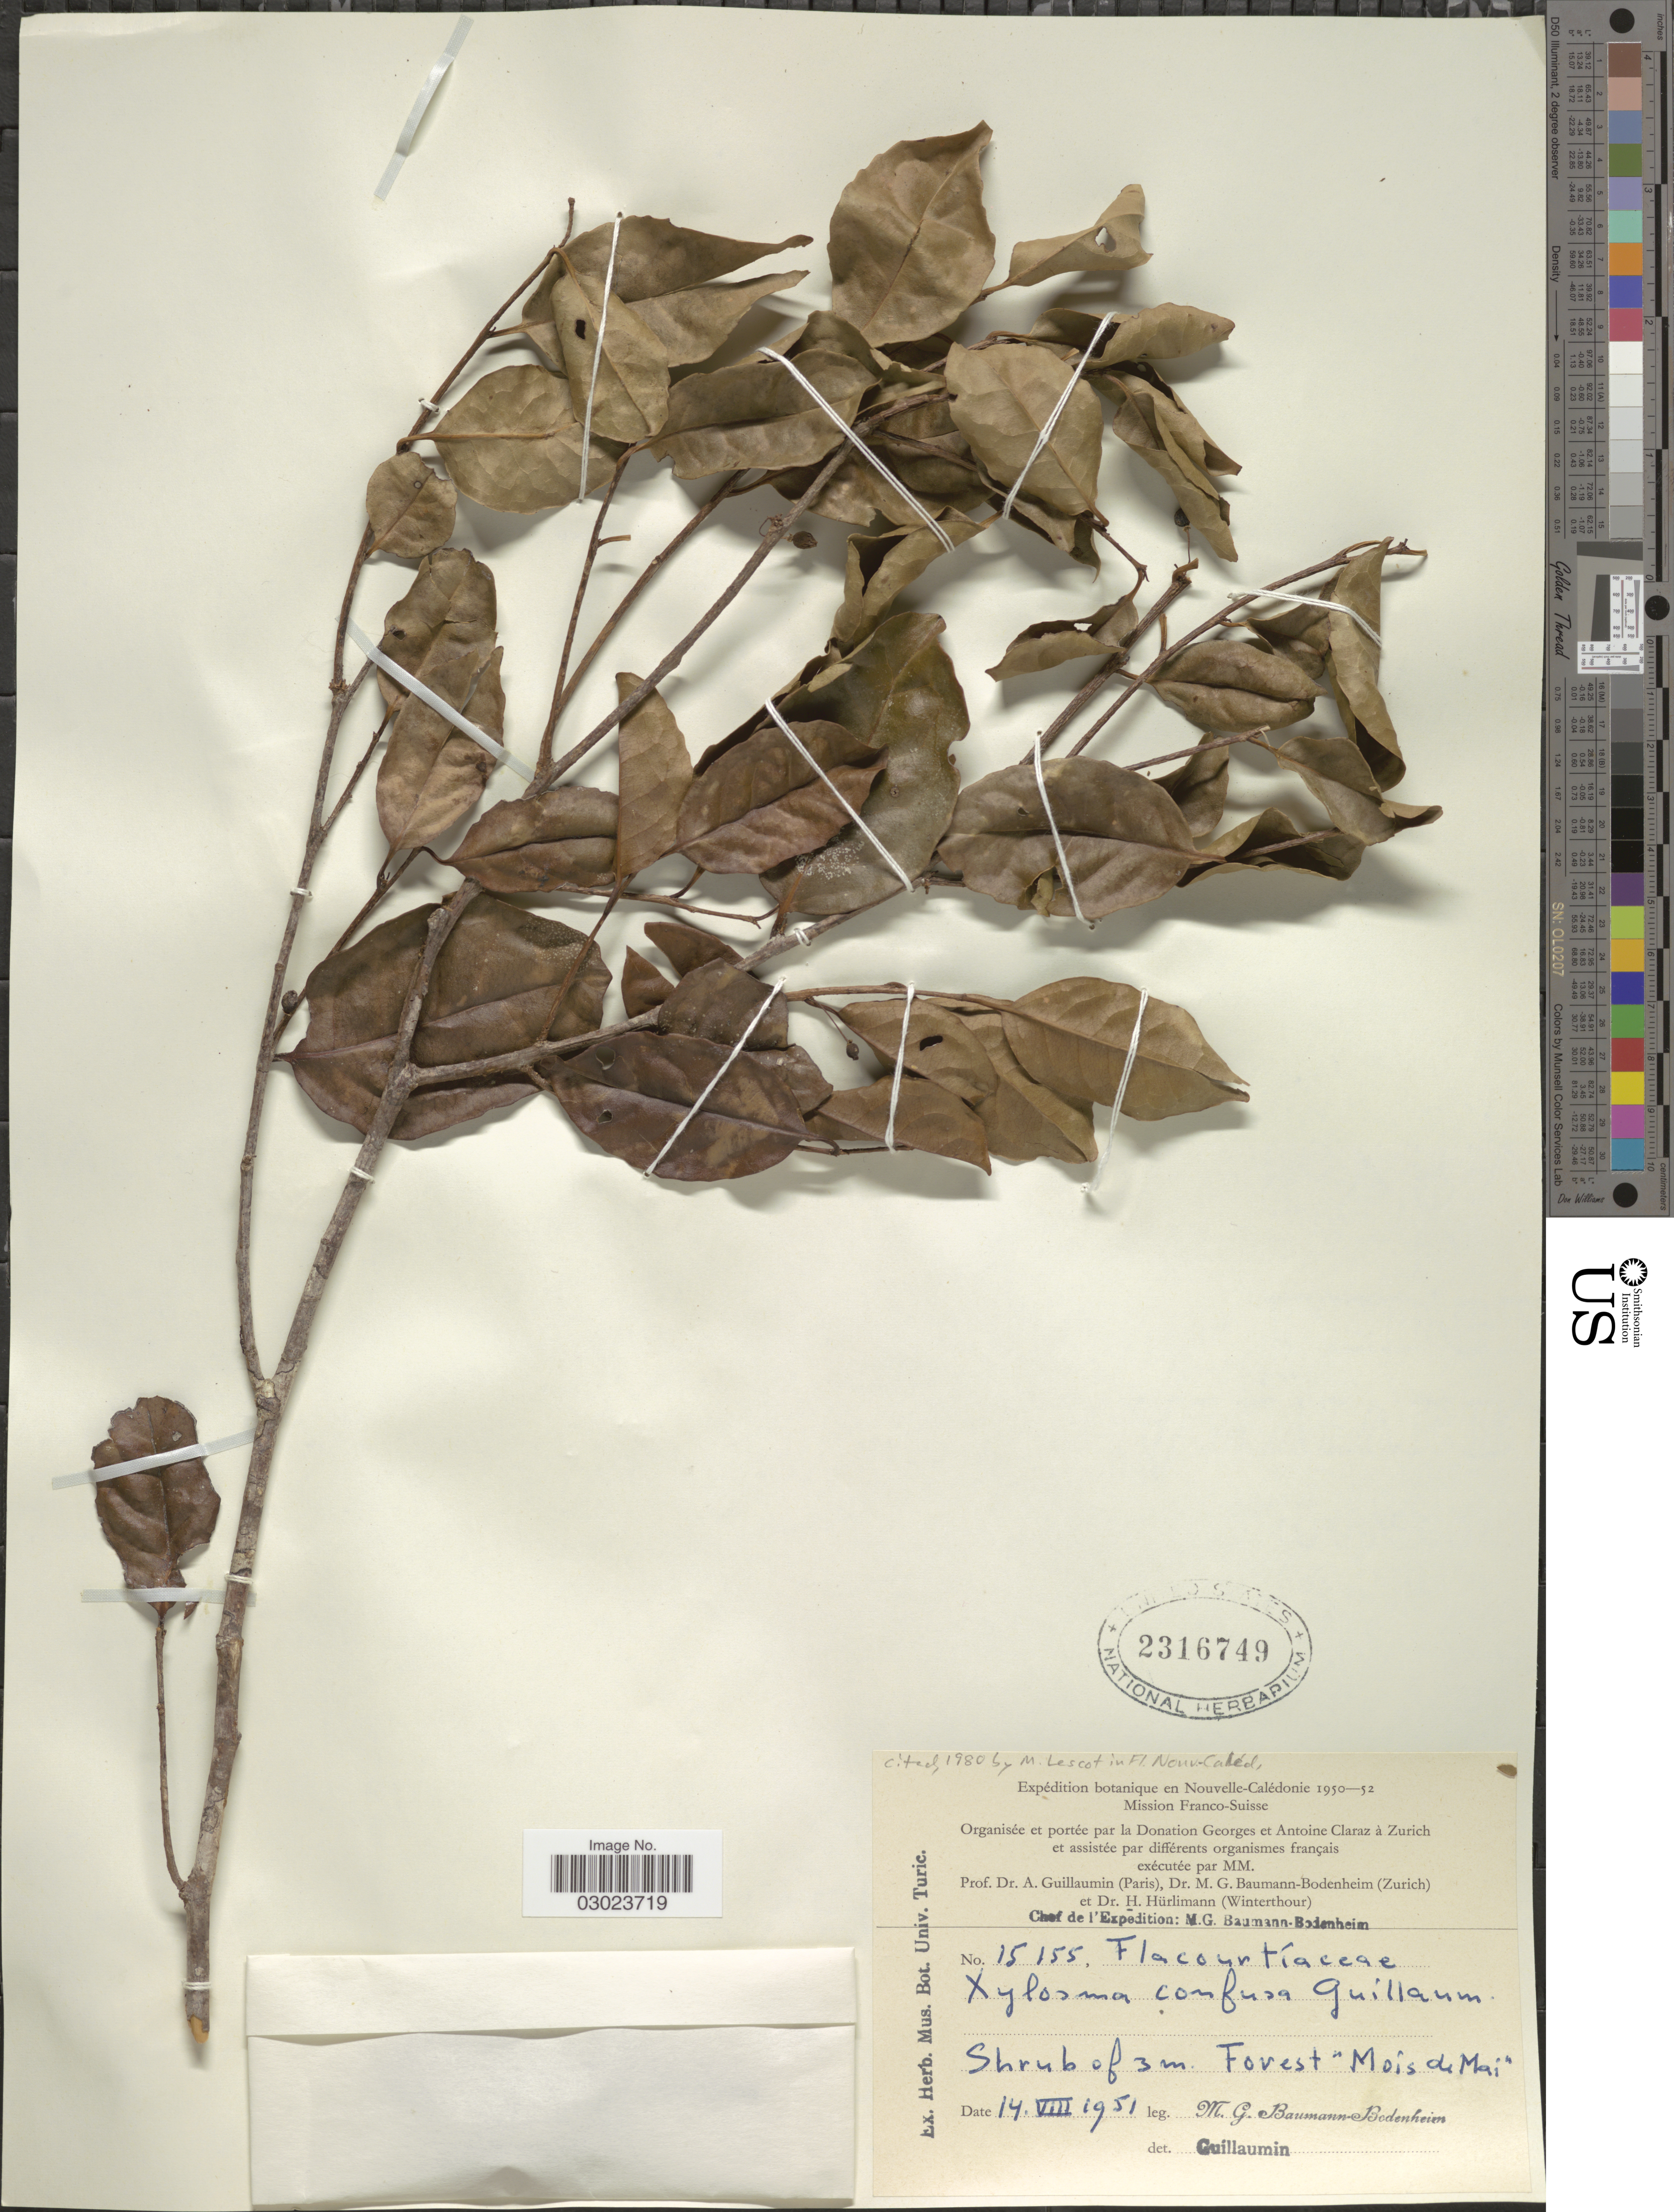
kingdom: Plantae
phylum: Tracheophyta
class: Magnoliopsida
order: Malpighiales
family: Salicaceae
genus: Xylosma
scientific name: Xylosma confusa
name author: Guillaumin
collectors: M. G. Baumann-Bodenheim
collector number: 15155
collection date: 1951-08-14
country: New Caledonia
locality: Nouvelle-Calédonie. Franco-Suisse. Forest "Mois de Mai".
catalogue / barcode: US 2316749